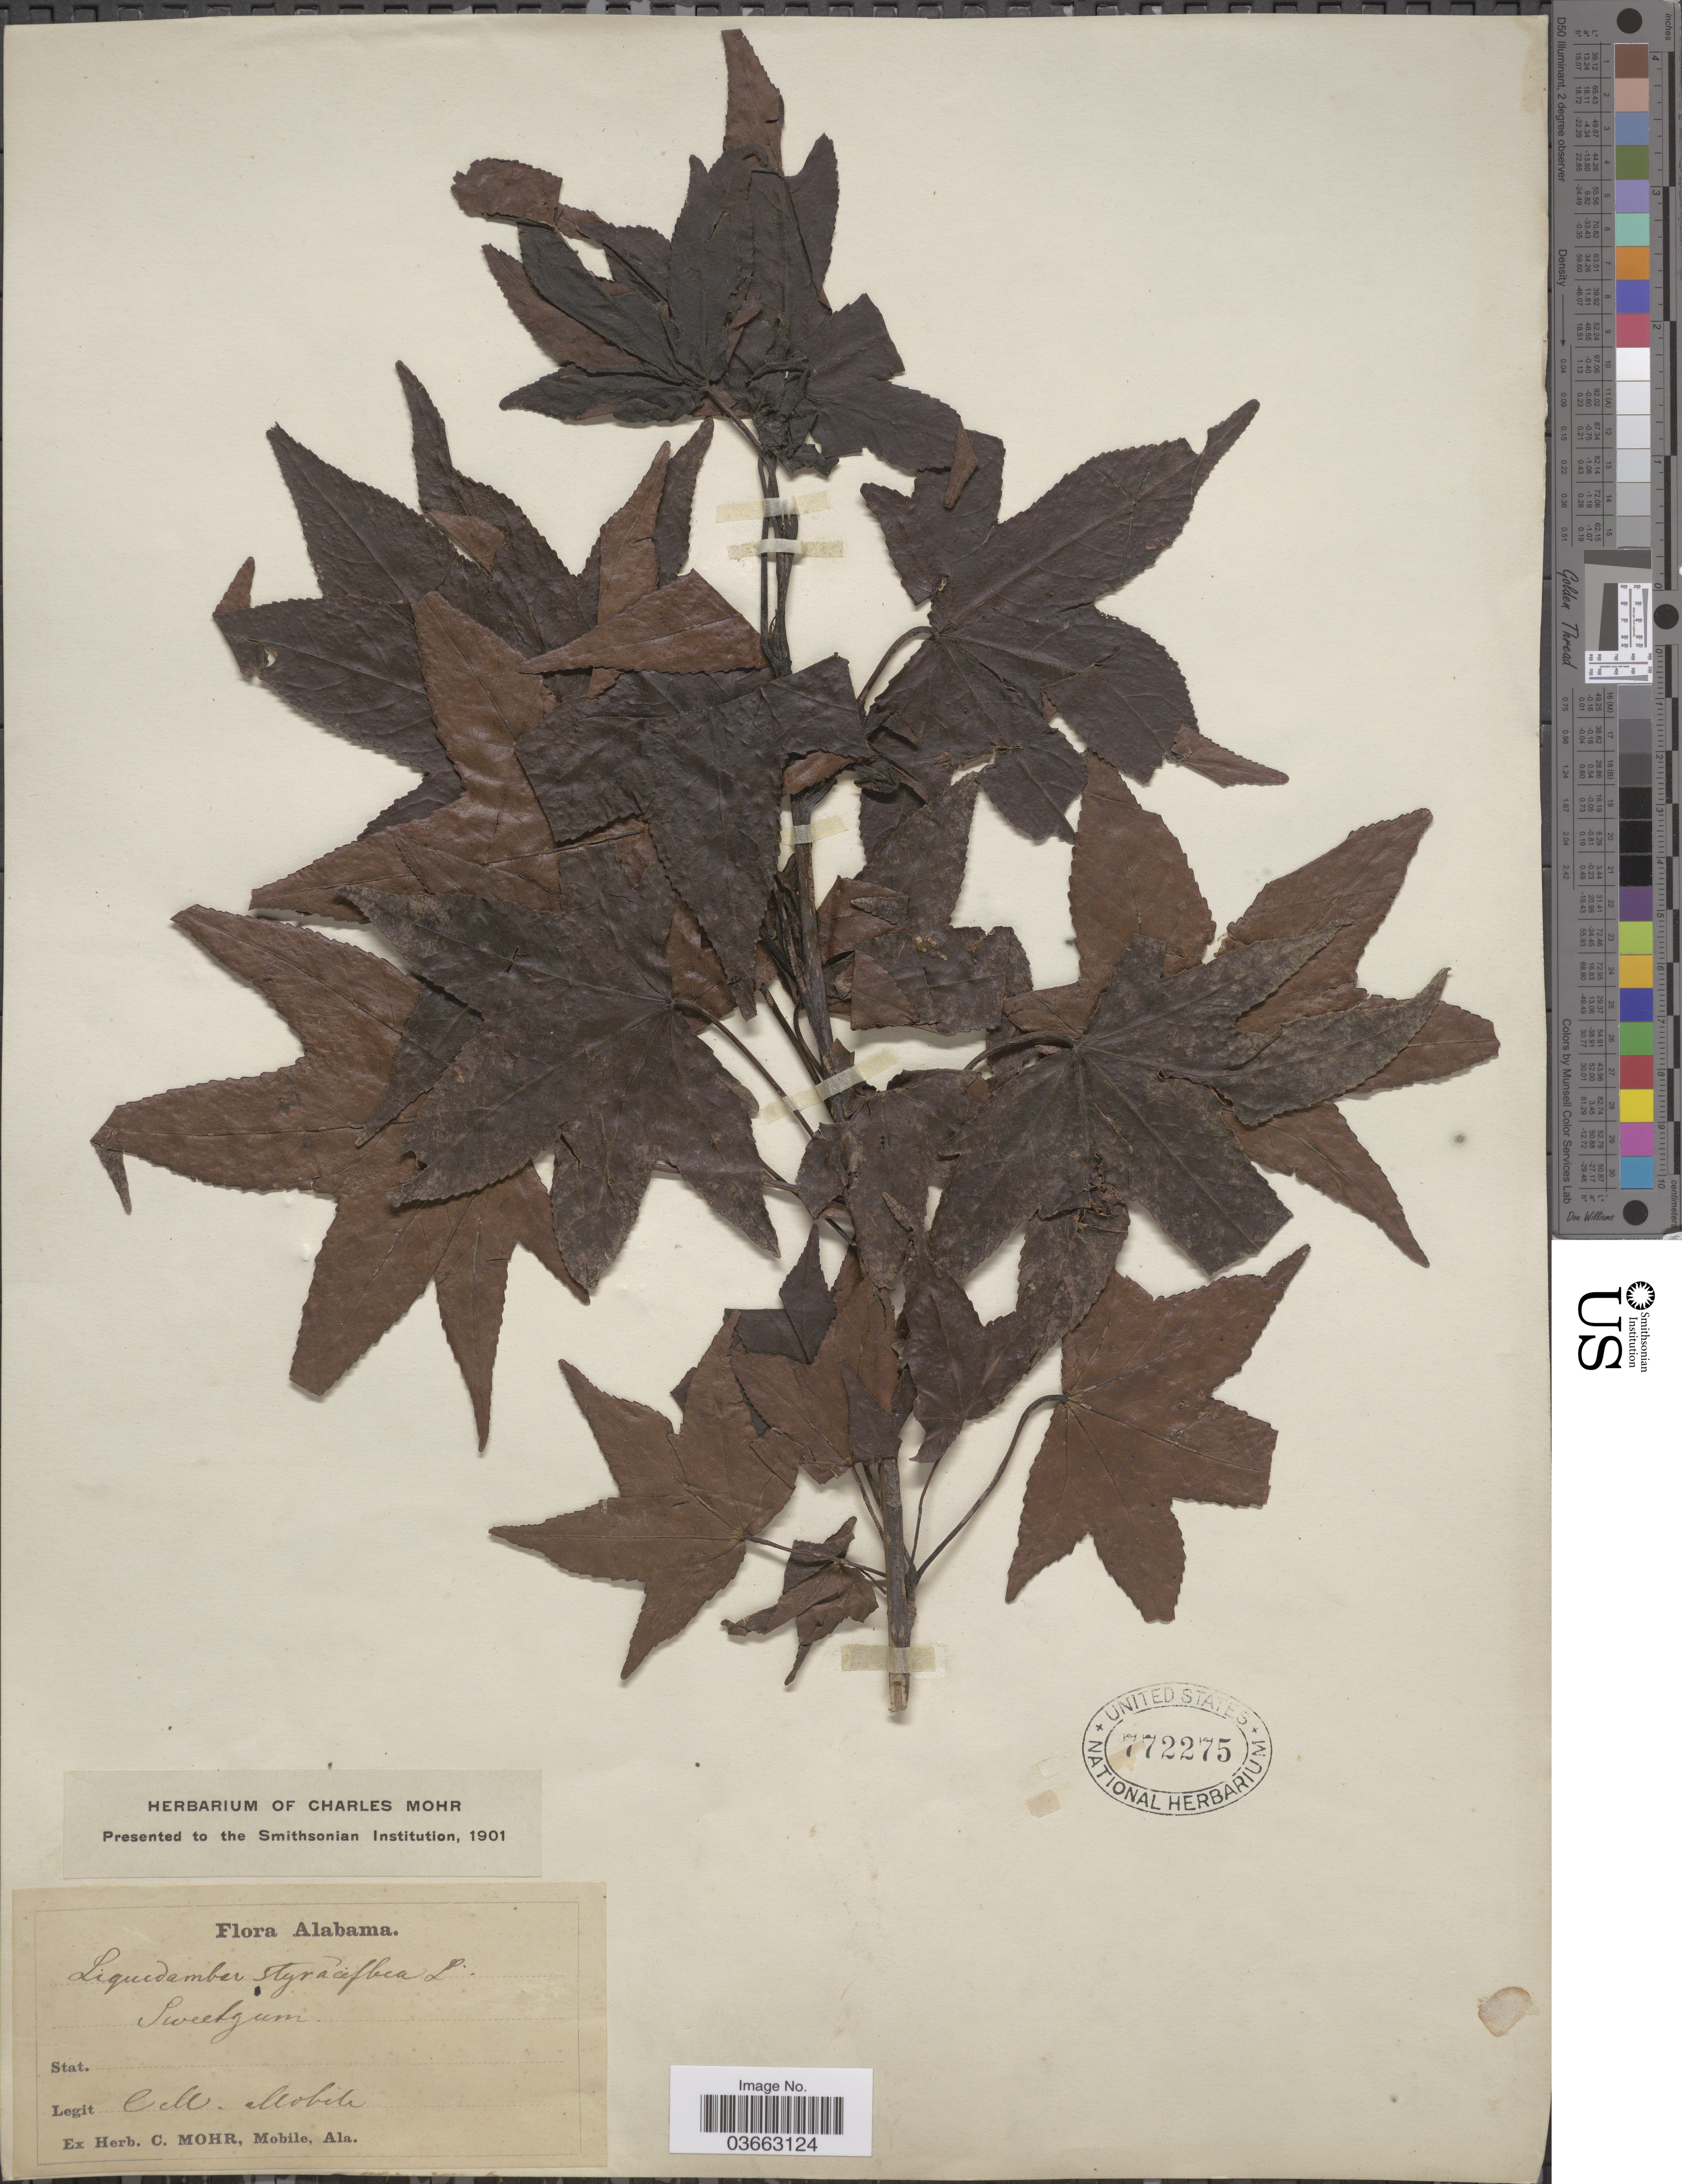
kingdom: Plantae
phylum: Tracheophyta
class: Magnoliopsida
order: Saxifragales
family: Altingiaceae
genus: Liquidambar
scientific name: Liquidambar styraciflua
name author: L.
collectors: Mohr, C. T. (herbarium)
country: United States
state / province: Alabama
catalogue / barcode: US 772275